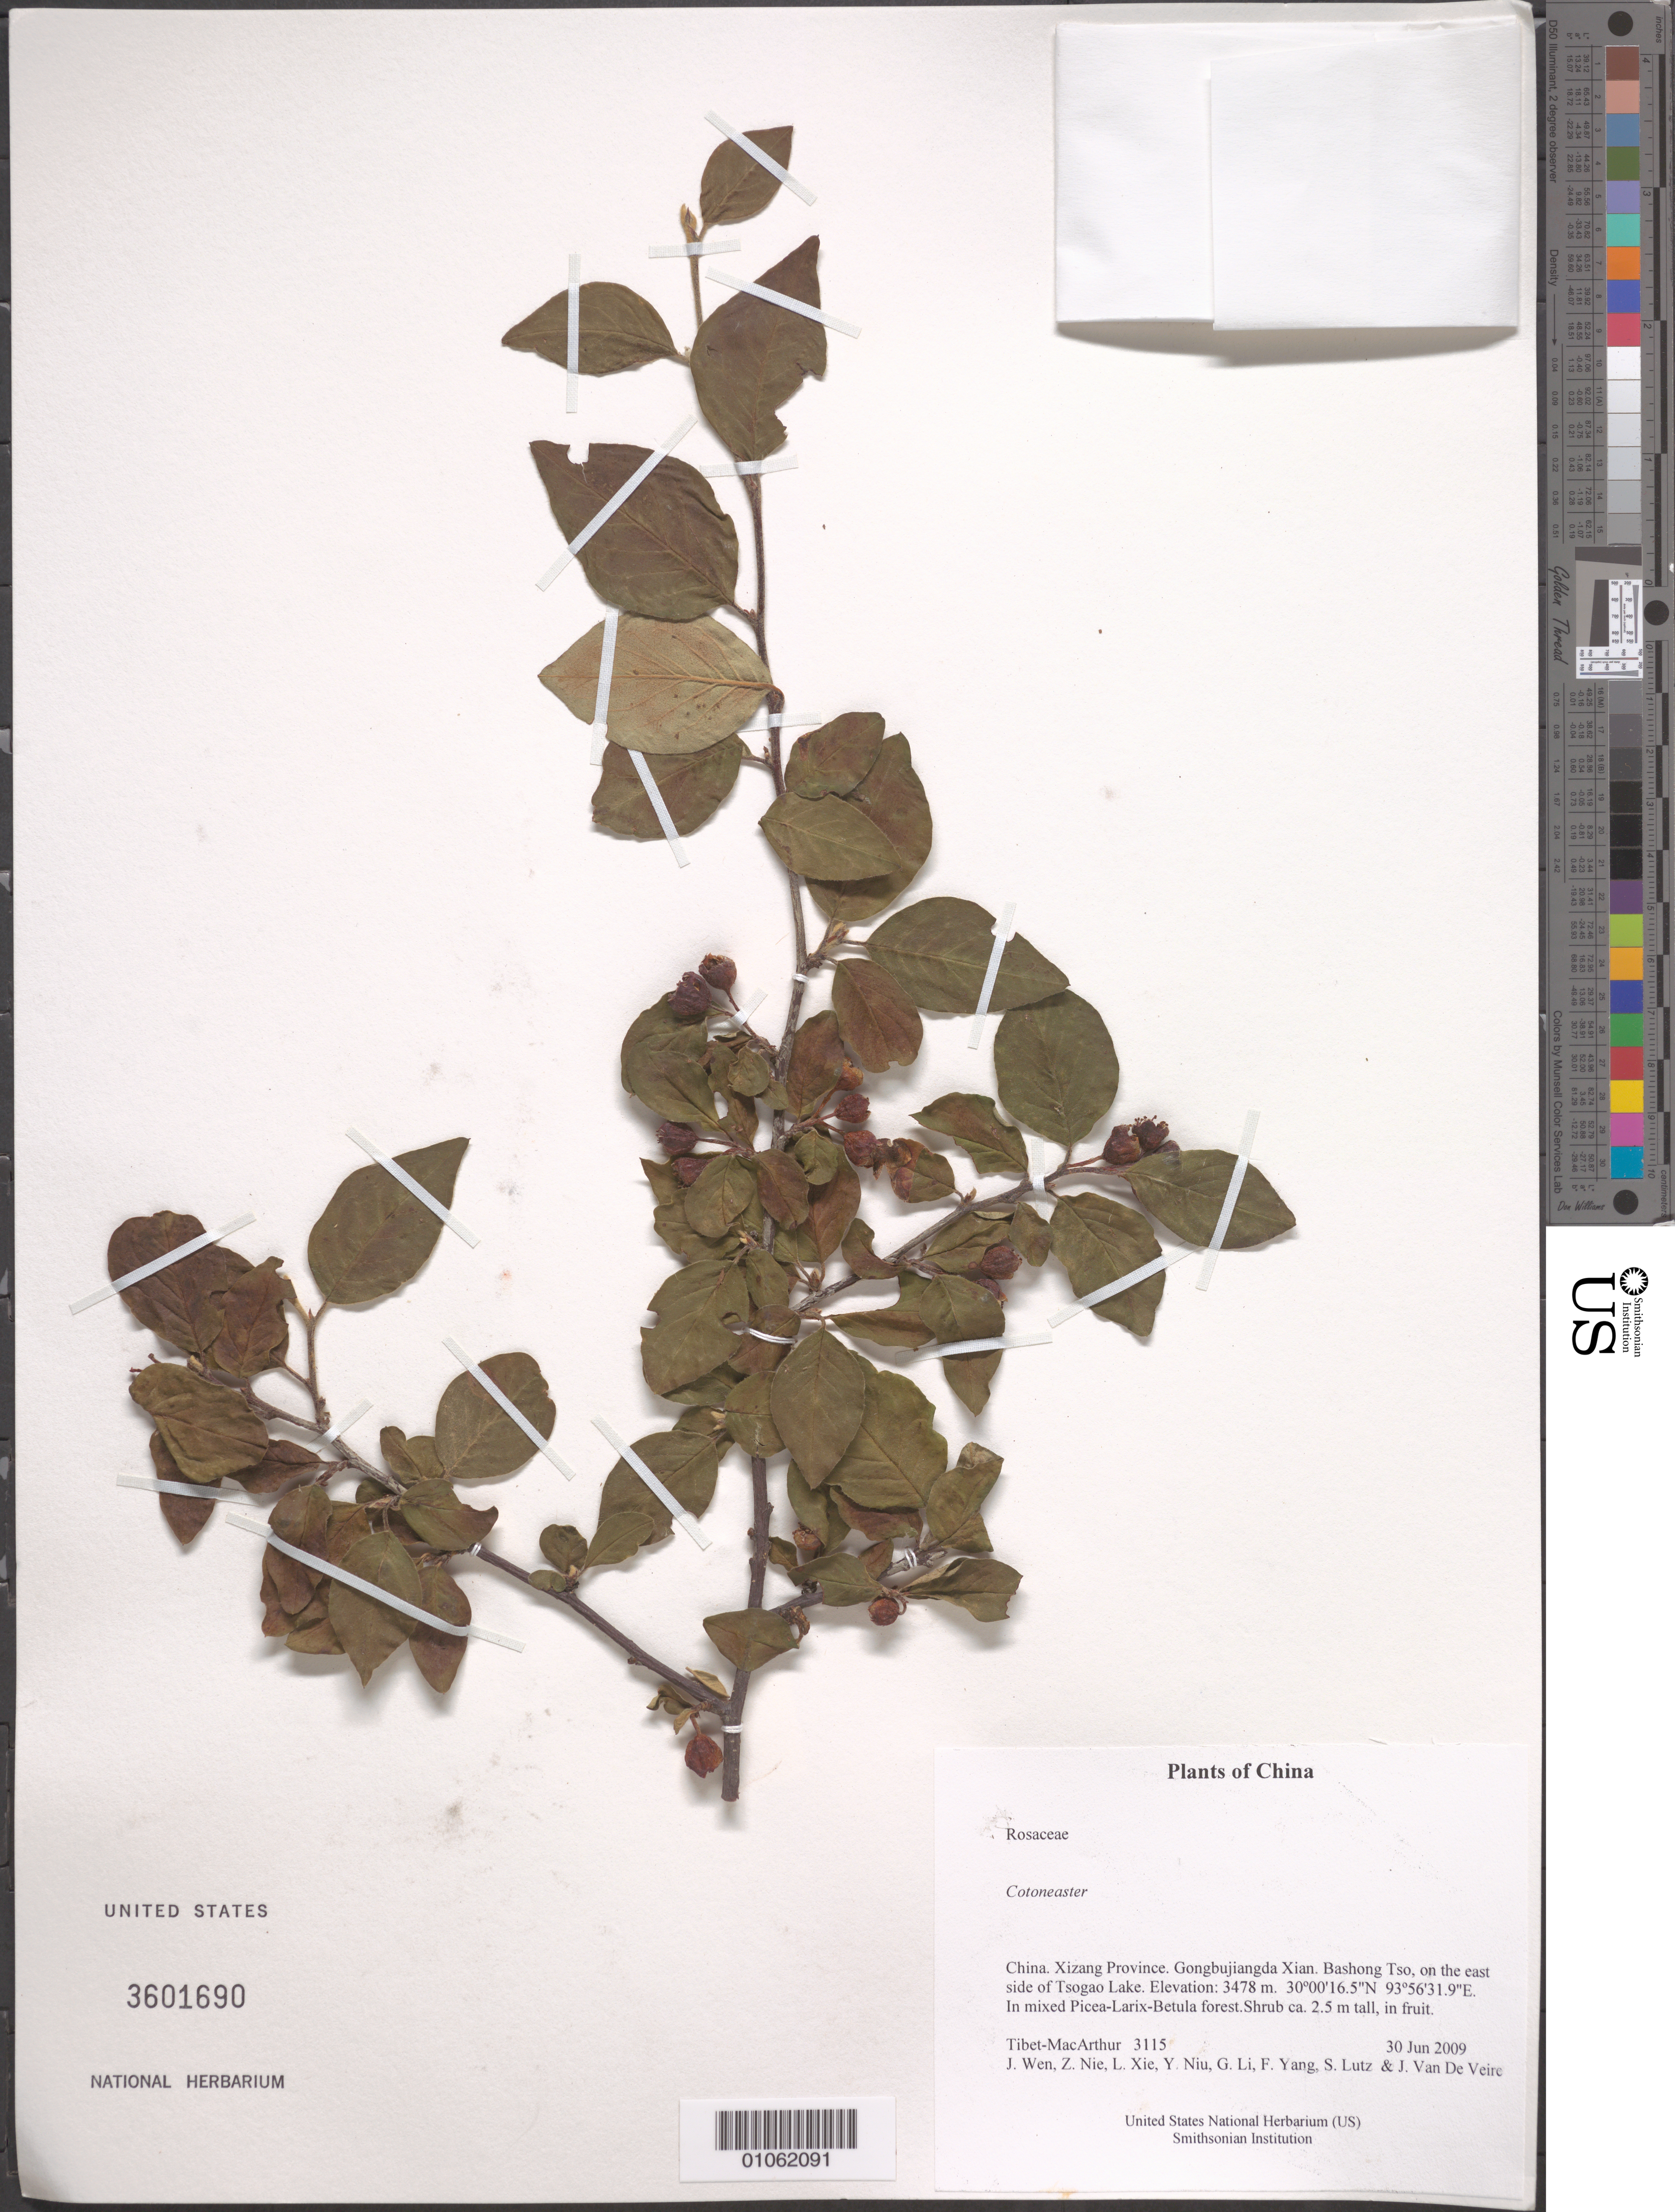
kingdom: Plantae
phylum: Tracheophyta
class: Magnoliopsida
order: Rosales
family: Rosaceae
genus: Cotoneaster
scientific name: Cotoneaster sp.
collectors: Tibet-MacArthur, J. Wen, Z. Nie, L. Xie, Y. Niu, G. Li, F. Yang, S. Lutz & J. Van De Veire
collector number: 3115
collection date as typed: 30 Jun 2009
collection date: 2009-06-30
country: China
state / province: Xizang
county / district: Gongbujiangda Xian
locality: Bashong Tso, on the east side of Tsogao Lake.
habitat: In mixed Picea-Larix-Betula forest.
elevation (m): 3478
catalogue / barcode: US 3601690